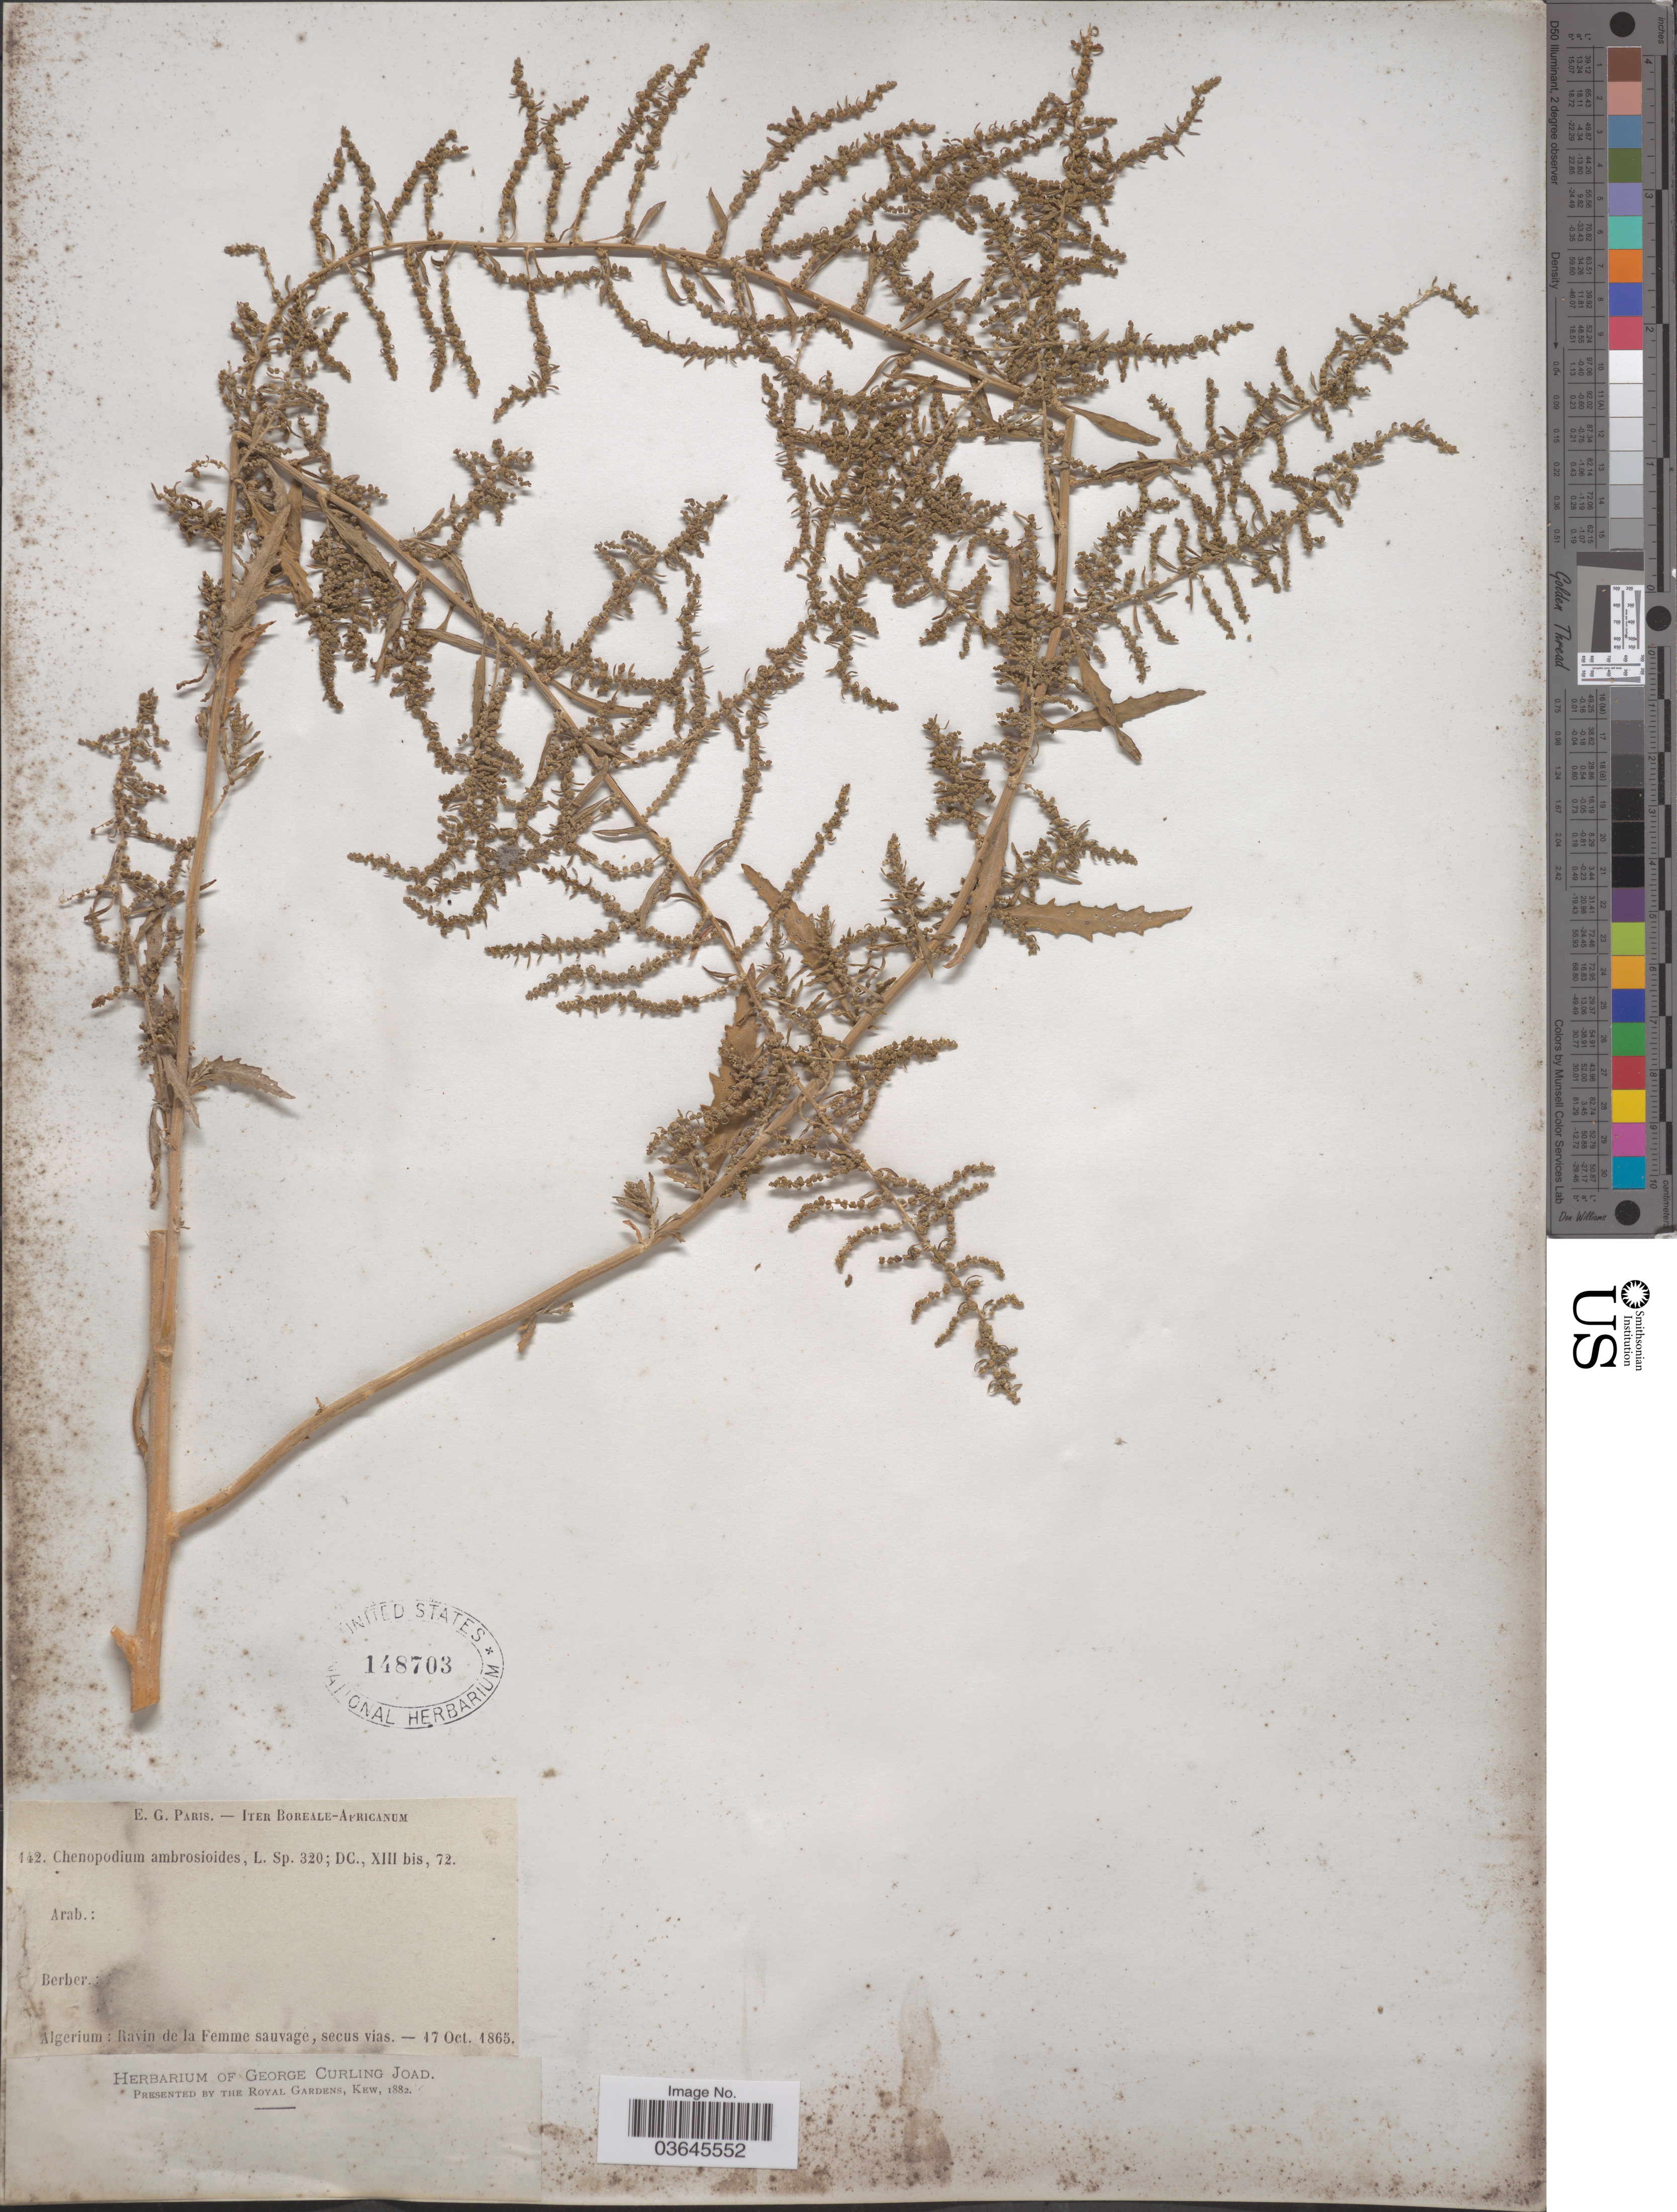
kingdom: Plantae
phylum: Tracheophyta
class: Magnoliopsida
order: Caryophyllales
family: Amaranthaceae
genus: Chenopodium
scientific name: Chenopodium ambrosioides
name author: L.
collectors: Paris, E.G.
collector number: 142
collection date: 1865-10-17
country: Algeria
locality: Algerium: Ravin de la Femme sauvage, secus vias.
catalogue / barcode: US 148703